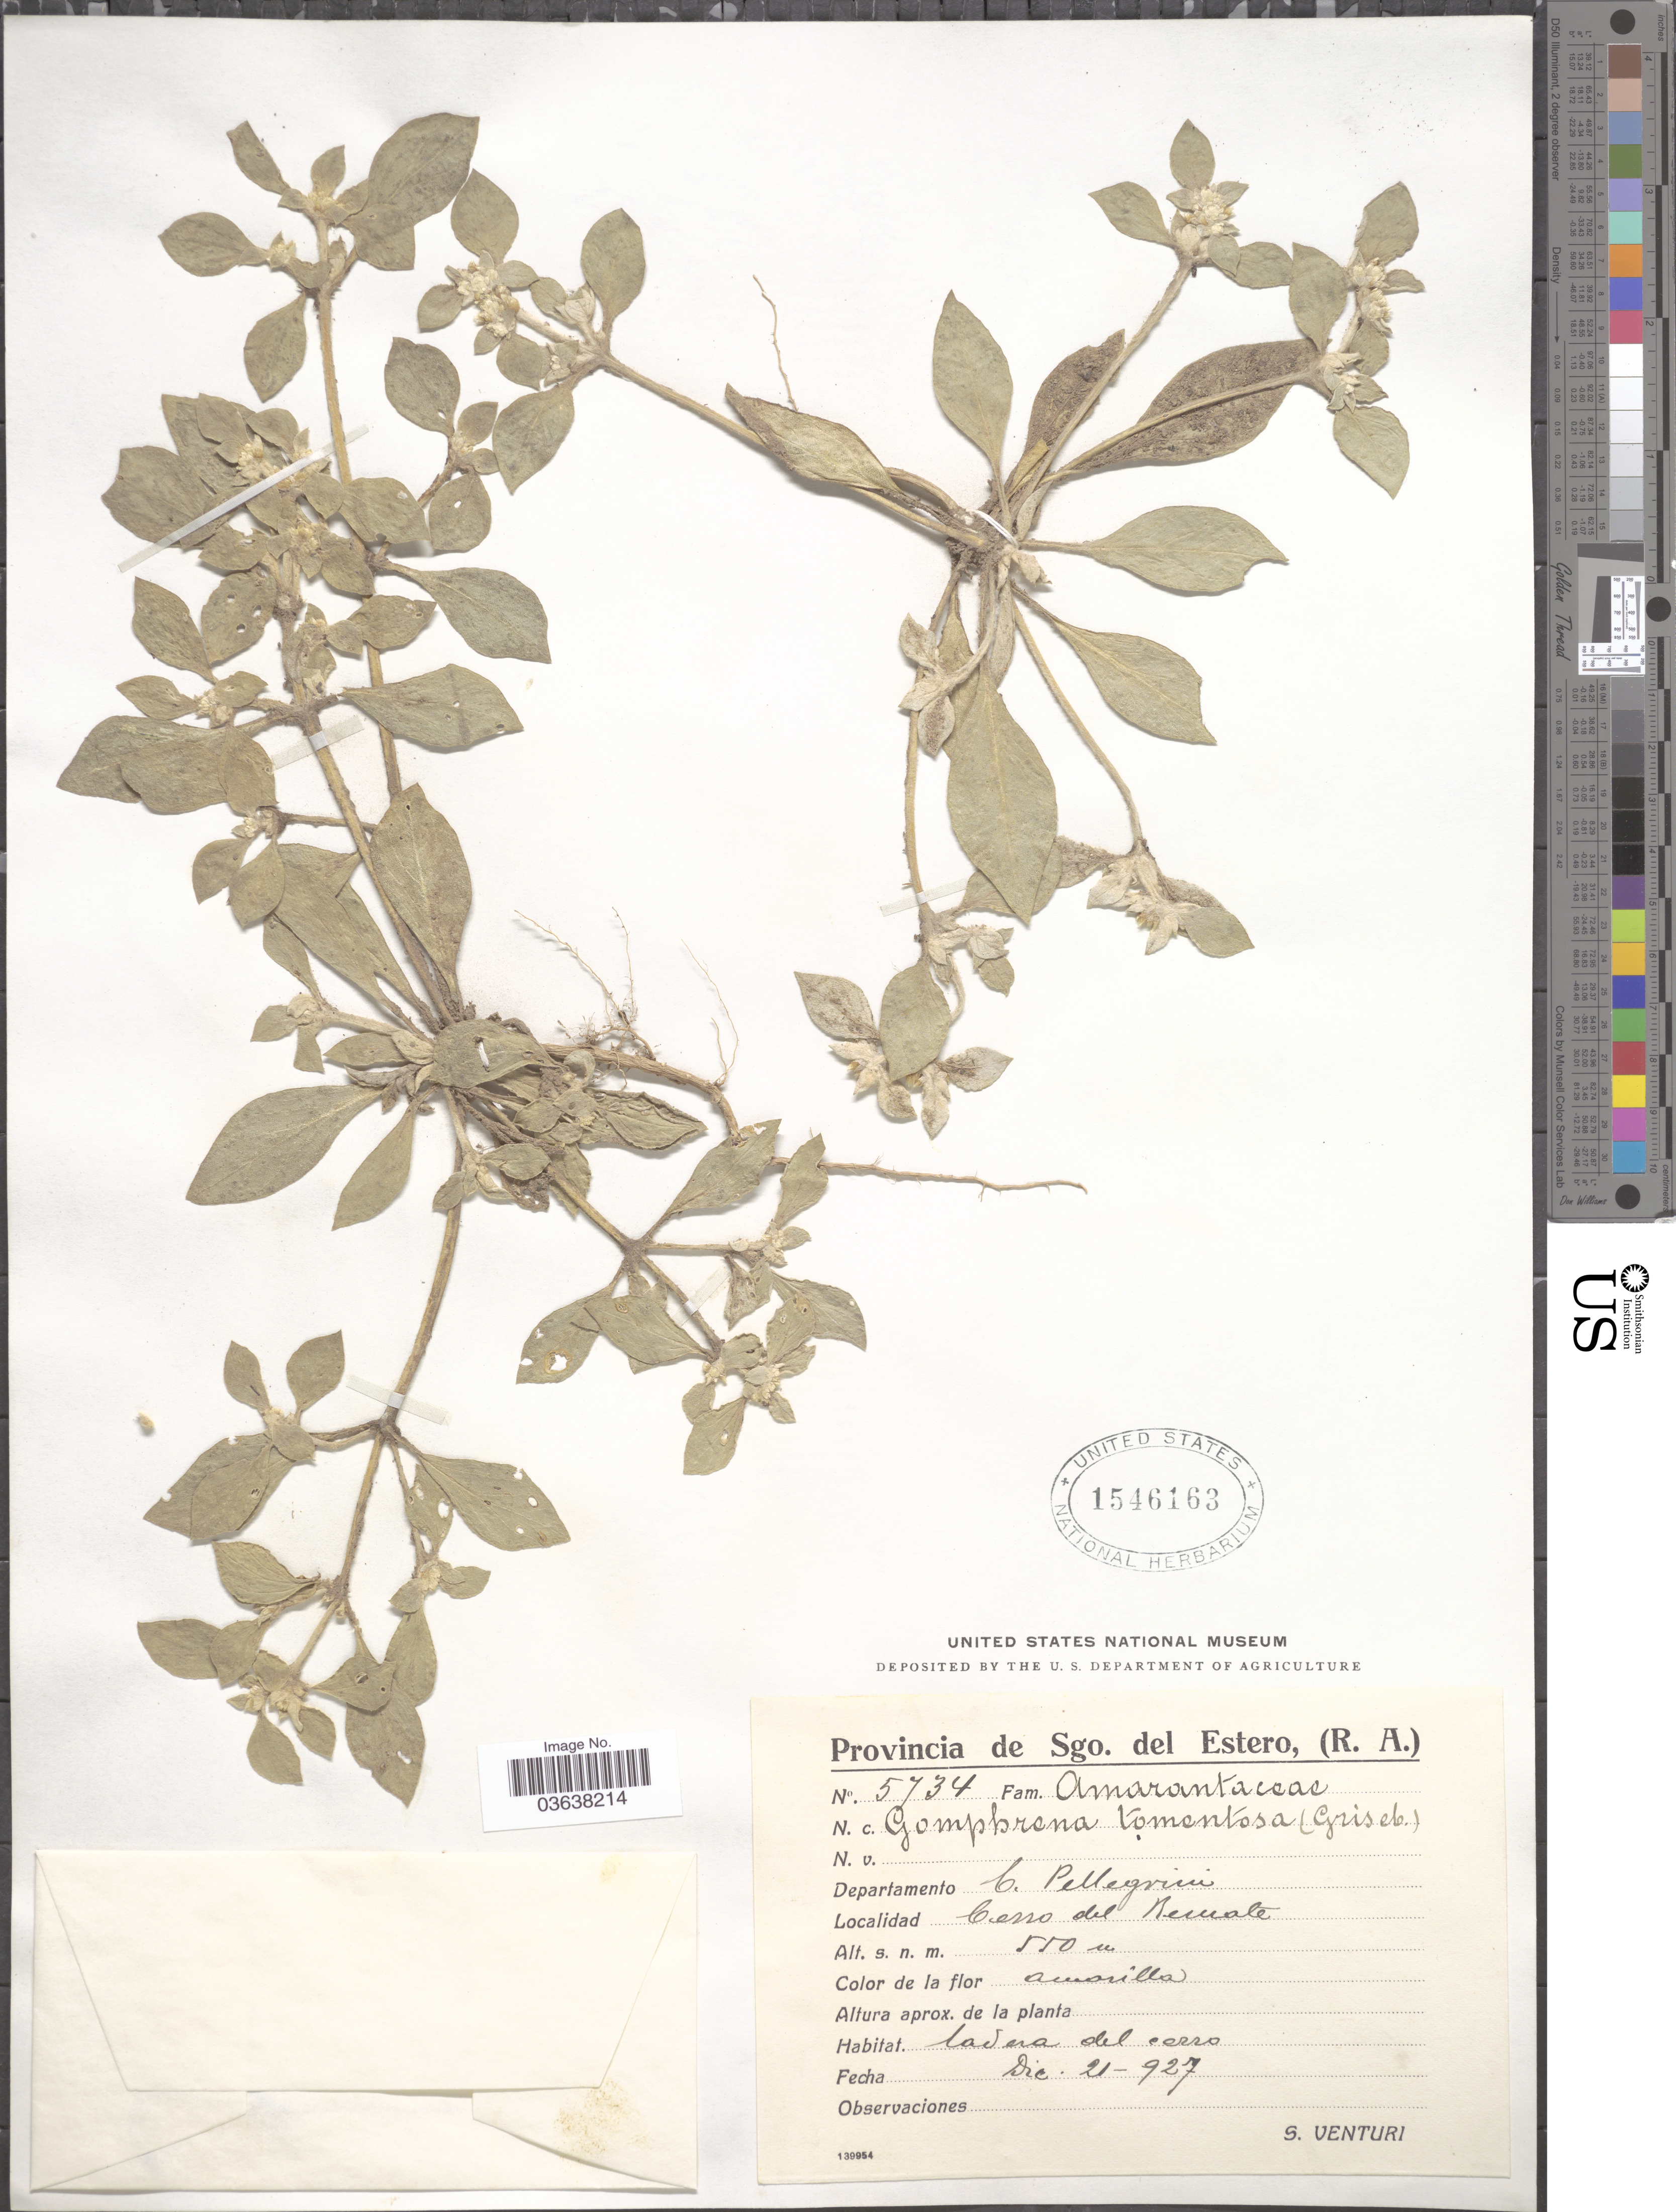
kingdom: Plantae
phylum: Tracheophyta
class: Magnoliopsida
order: Caryophyllales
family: Amaranthaceae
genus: Gomphrena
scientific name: Gomphrena tomentosa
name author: (Griseb.) R.E. Fr.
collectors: S. Venturi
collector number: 5734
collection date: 1927-12-21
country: Argentina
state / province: Santiago del Estero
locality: Departamento C. Pellegrini. Cerro del Remate.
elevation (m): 550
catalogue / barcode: US 1546163